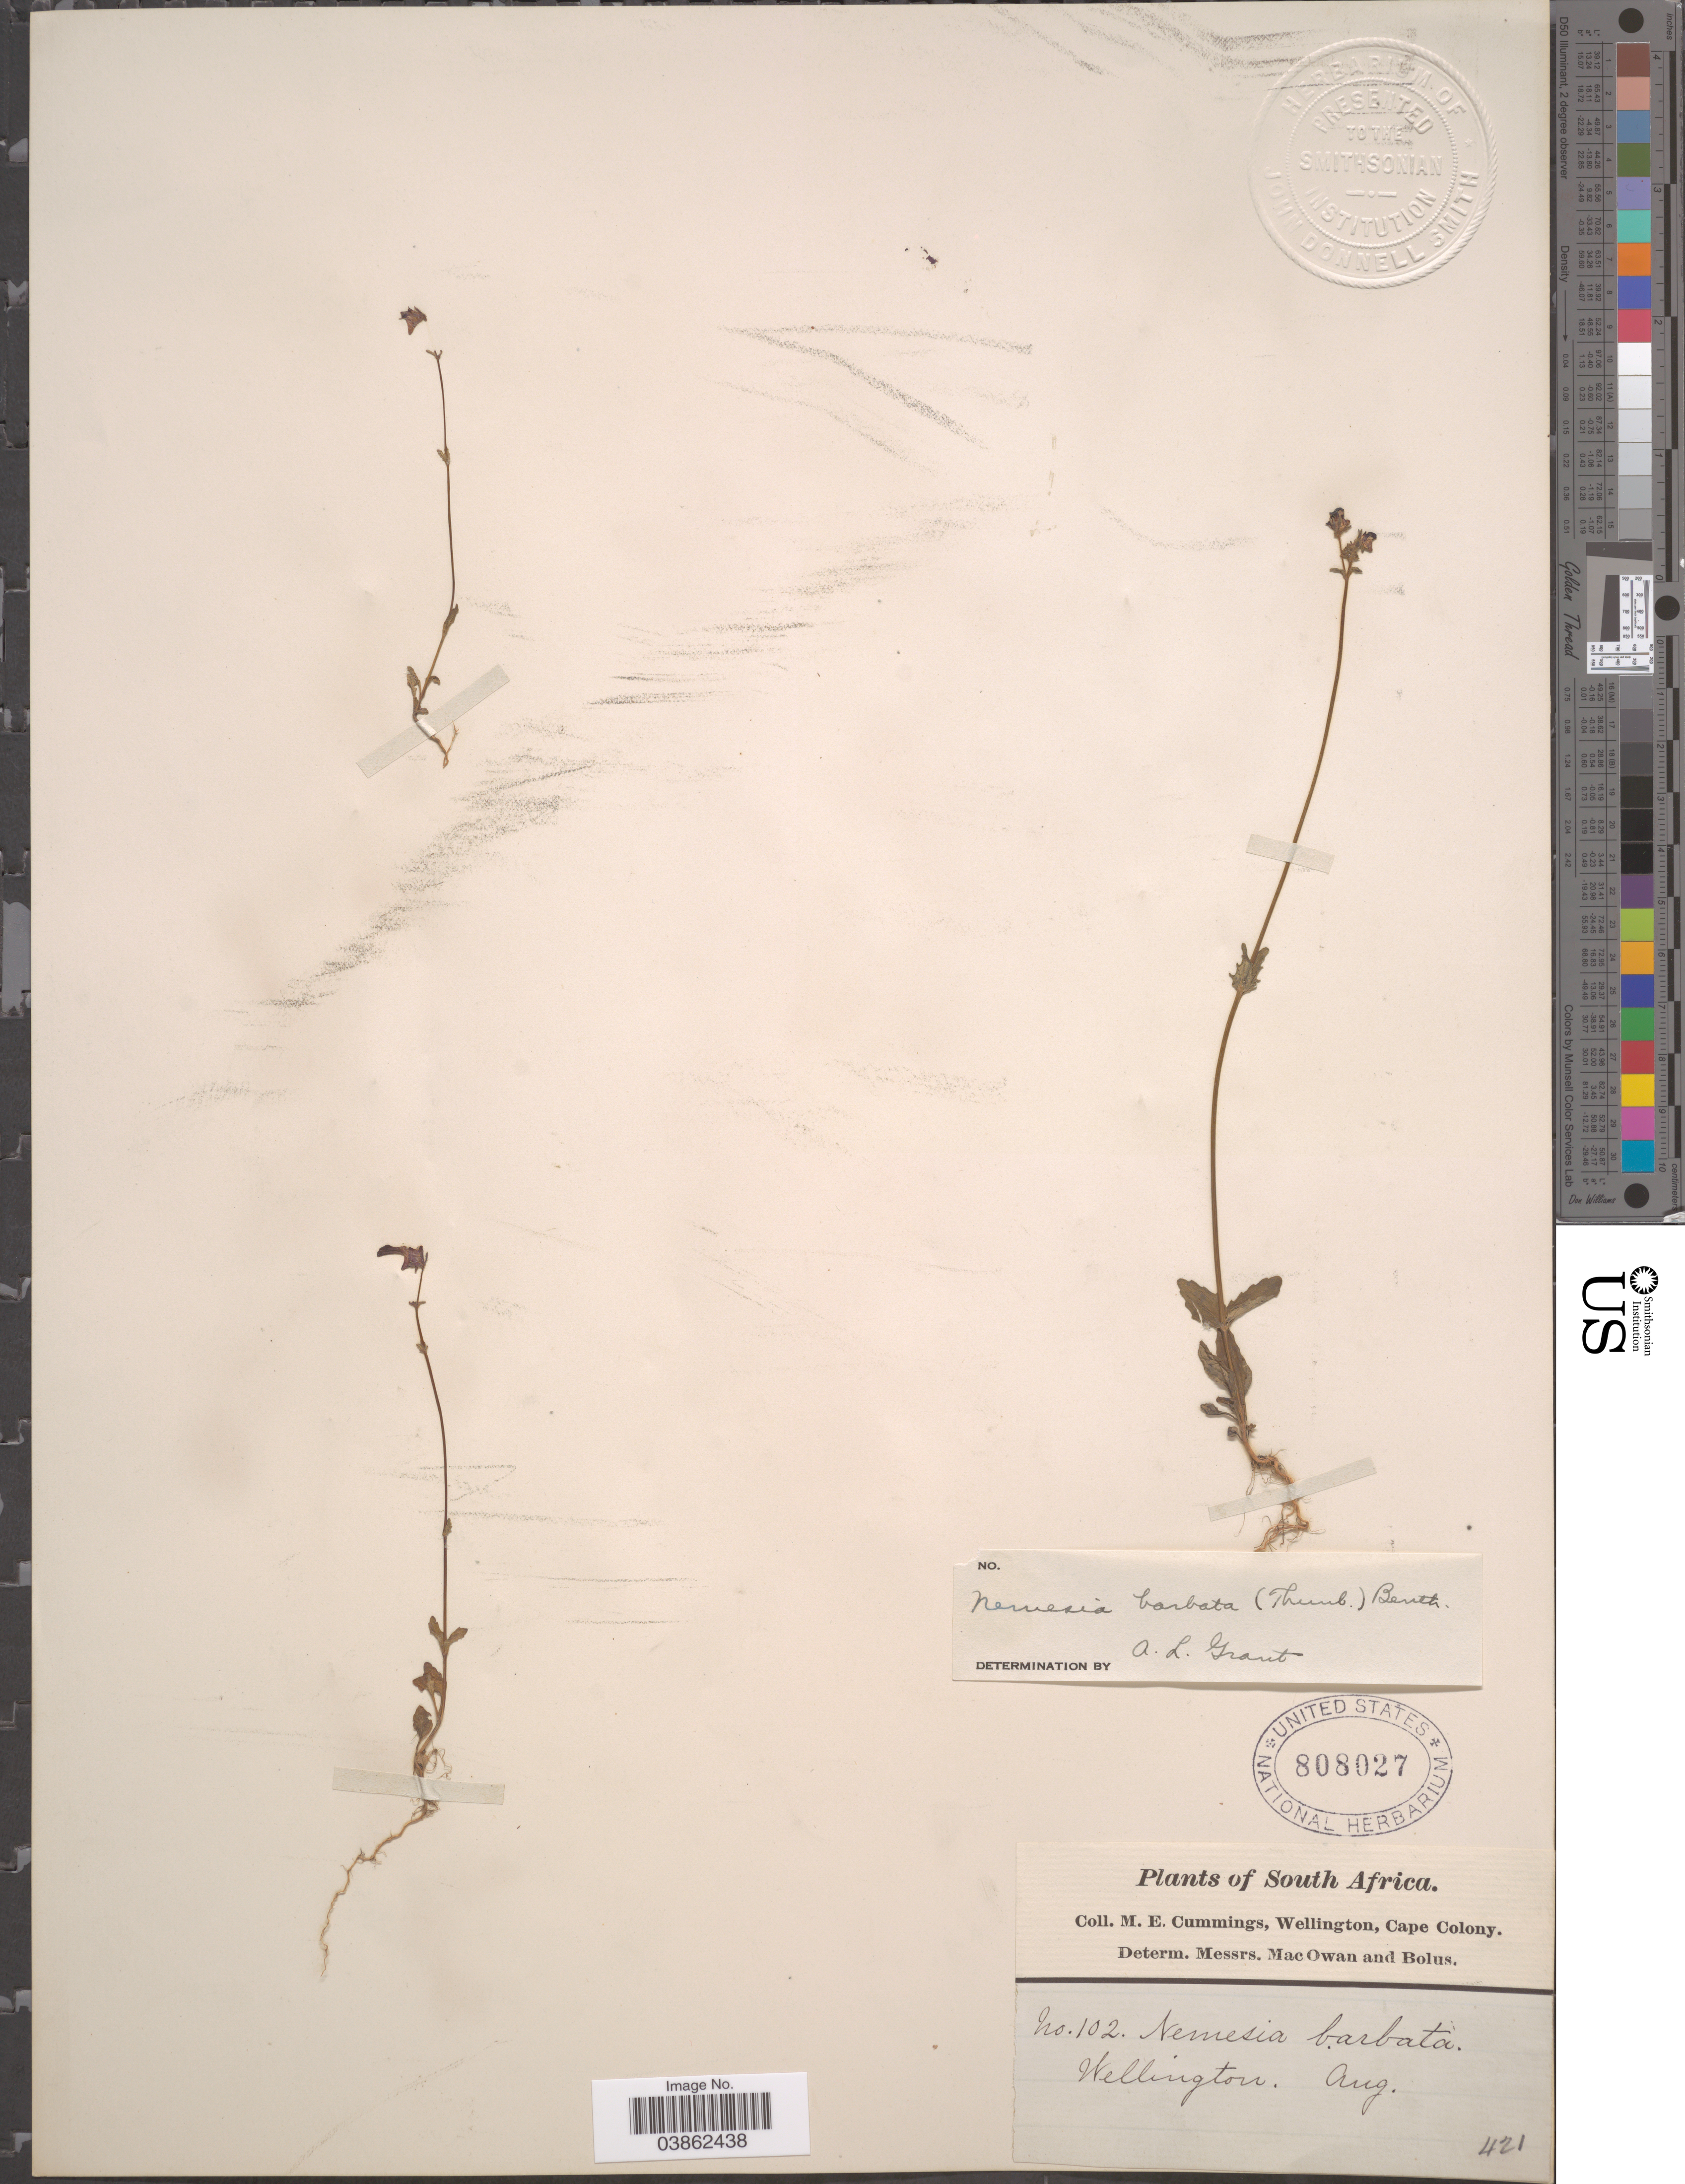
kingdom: Plantae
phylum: Tracheophyta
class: Magnoliopsida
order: Lamiales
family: Scrophulariaceae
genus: Nemesia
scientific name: Nemesia barbata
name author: (Thunb.) Benth.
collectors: M. E. Cummings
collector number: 102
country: South Africa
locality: Wellington, Cape Colony.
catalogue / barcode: US 808027